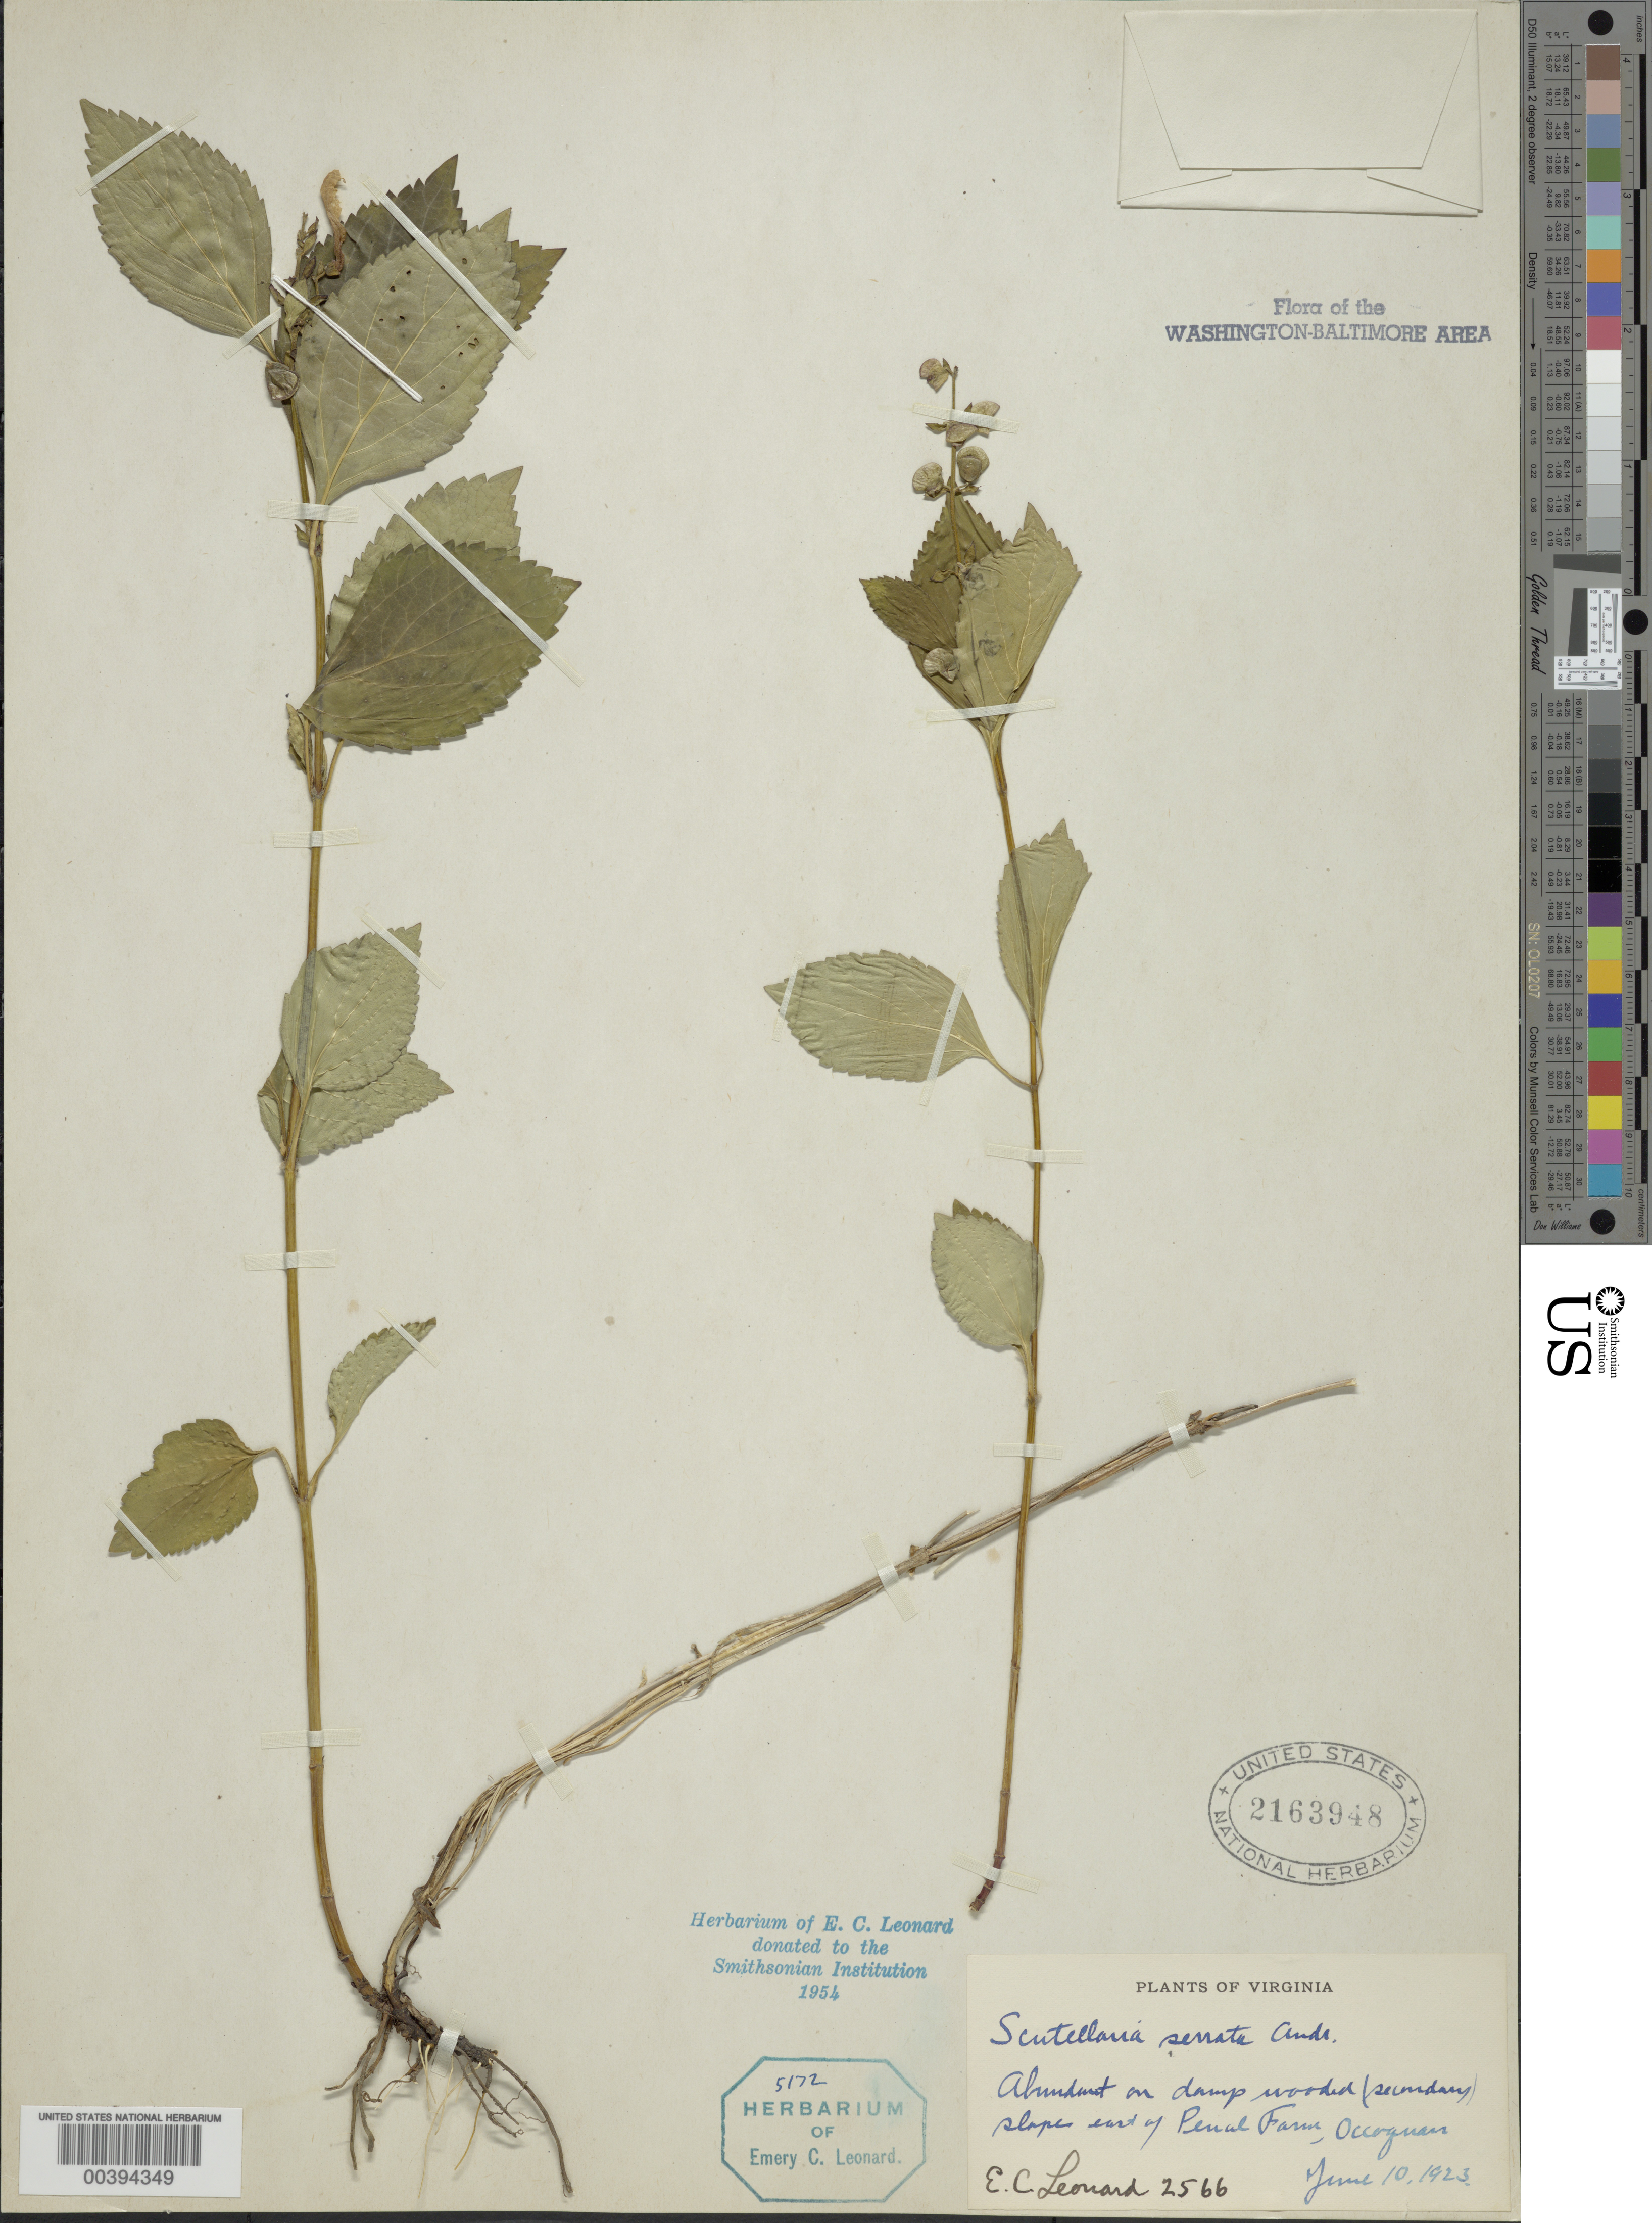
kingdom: Plantae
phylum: Tracheophyta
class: Magnoliopsida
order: Lamiales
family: Lamiaceae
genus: Scutellaria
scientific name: Scutellaria serrata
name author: Andrews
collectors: E. C. Leonard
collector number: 2566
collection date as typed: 10 Jun 1923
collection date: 1923-06-10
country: United States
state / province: Virginia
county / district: Prince William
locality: East of Penal Farm, Occoquan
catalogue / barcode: US 2163948